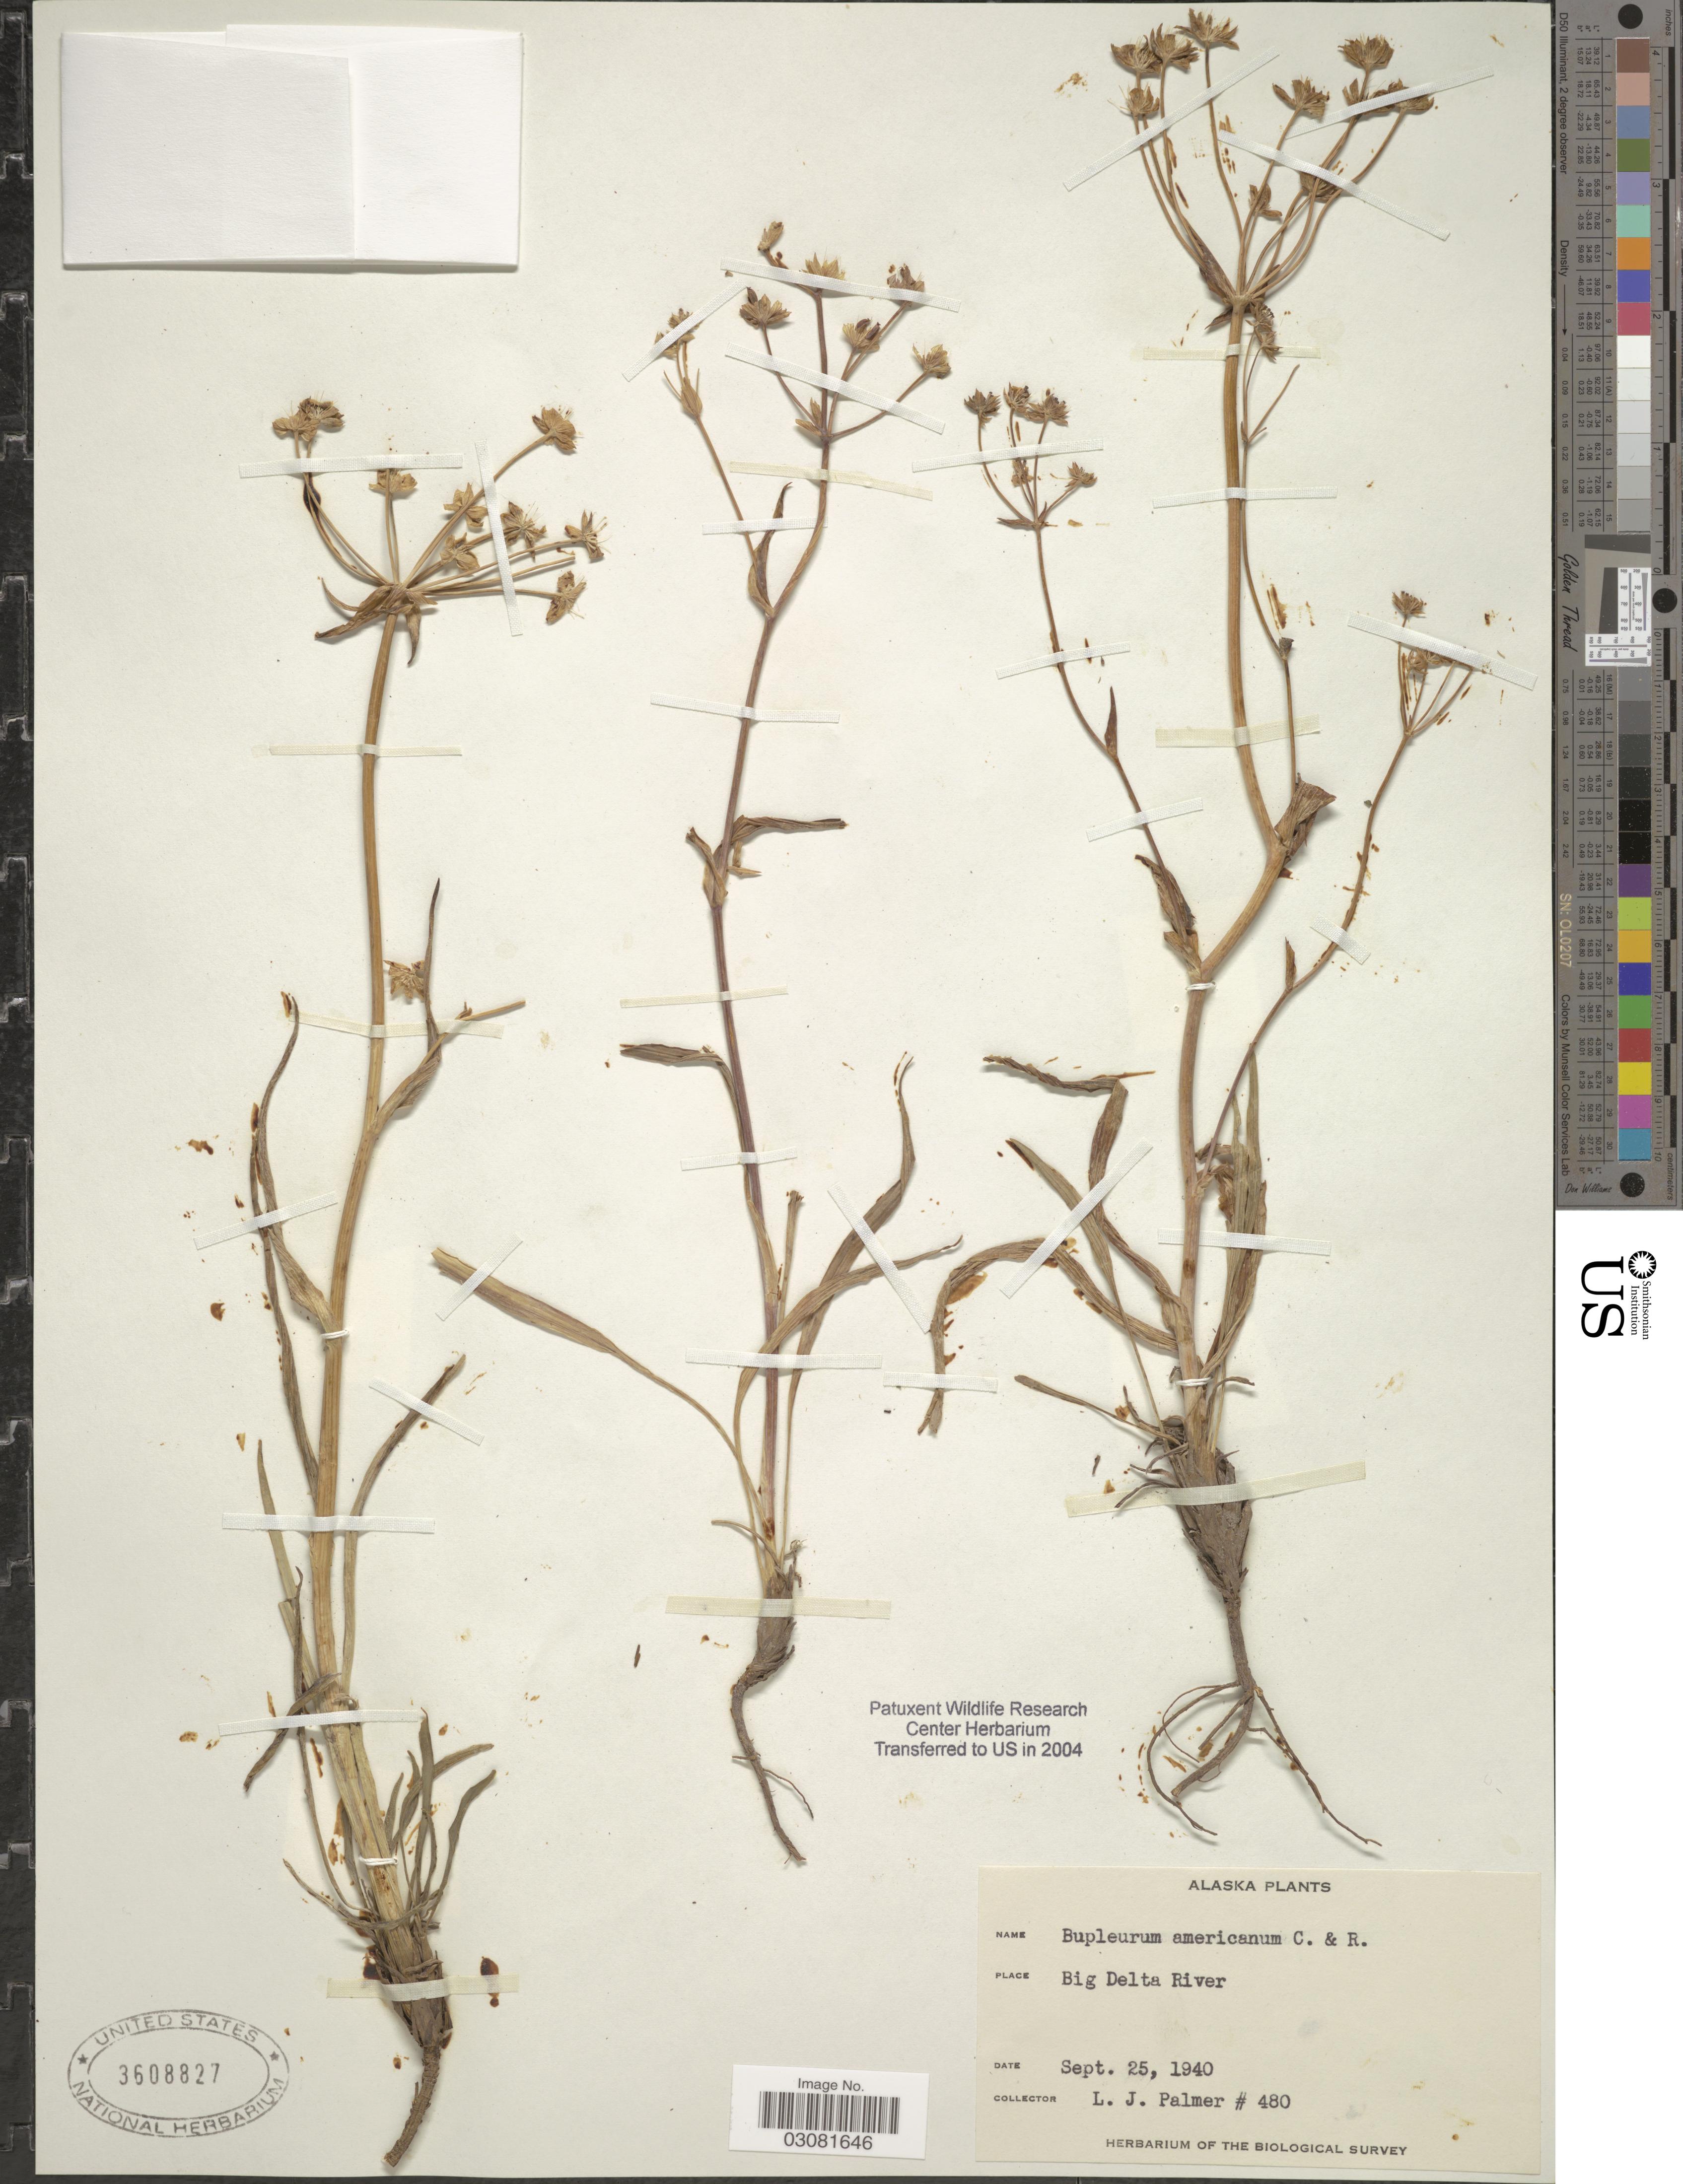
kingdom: Plantae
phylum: Tracheophyta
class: Magnoliopsida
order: Apiales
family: Apiaceae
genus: Bupleurum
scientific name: Bupleurum americanum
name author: J.M. Coult. & Rose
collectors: L. J. Palmer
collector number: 480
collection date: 1940-09-25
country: United States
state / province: Alaska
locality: Big Delta River.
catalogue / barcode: US 3608827